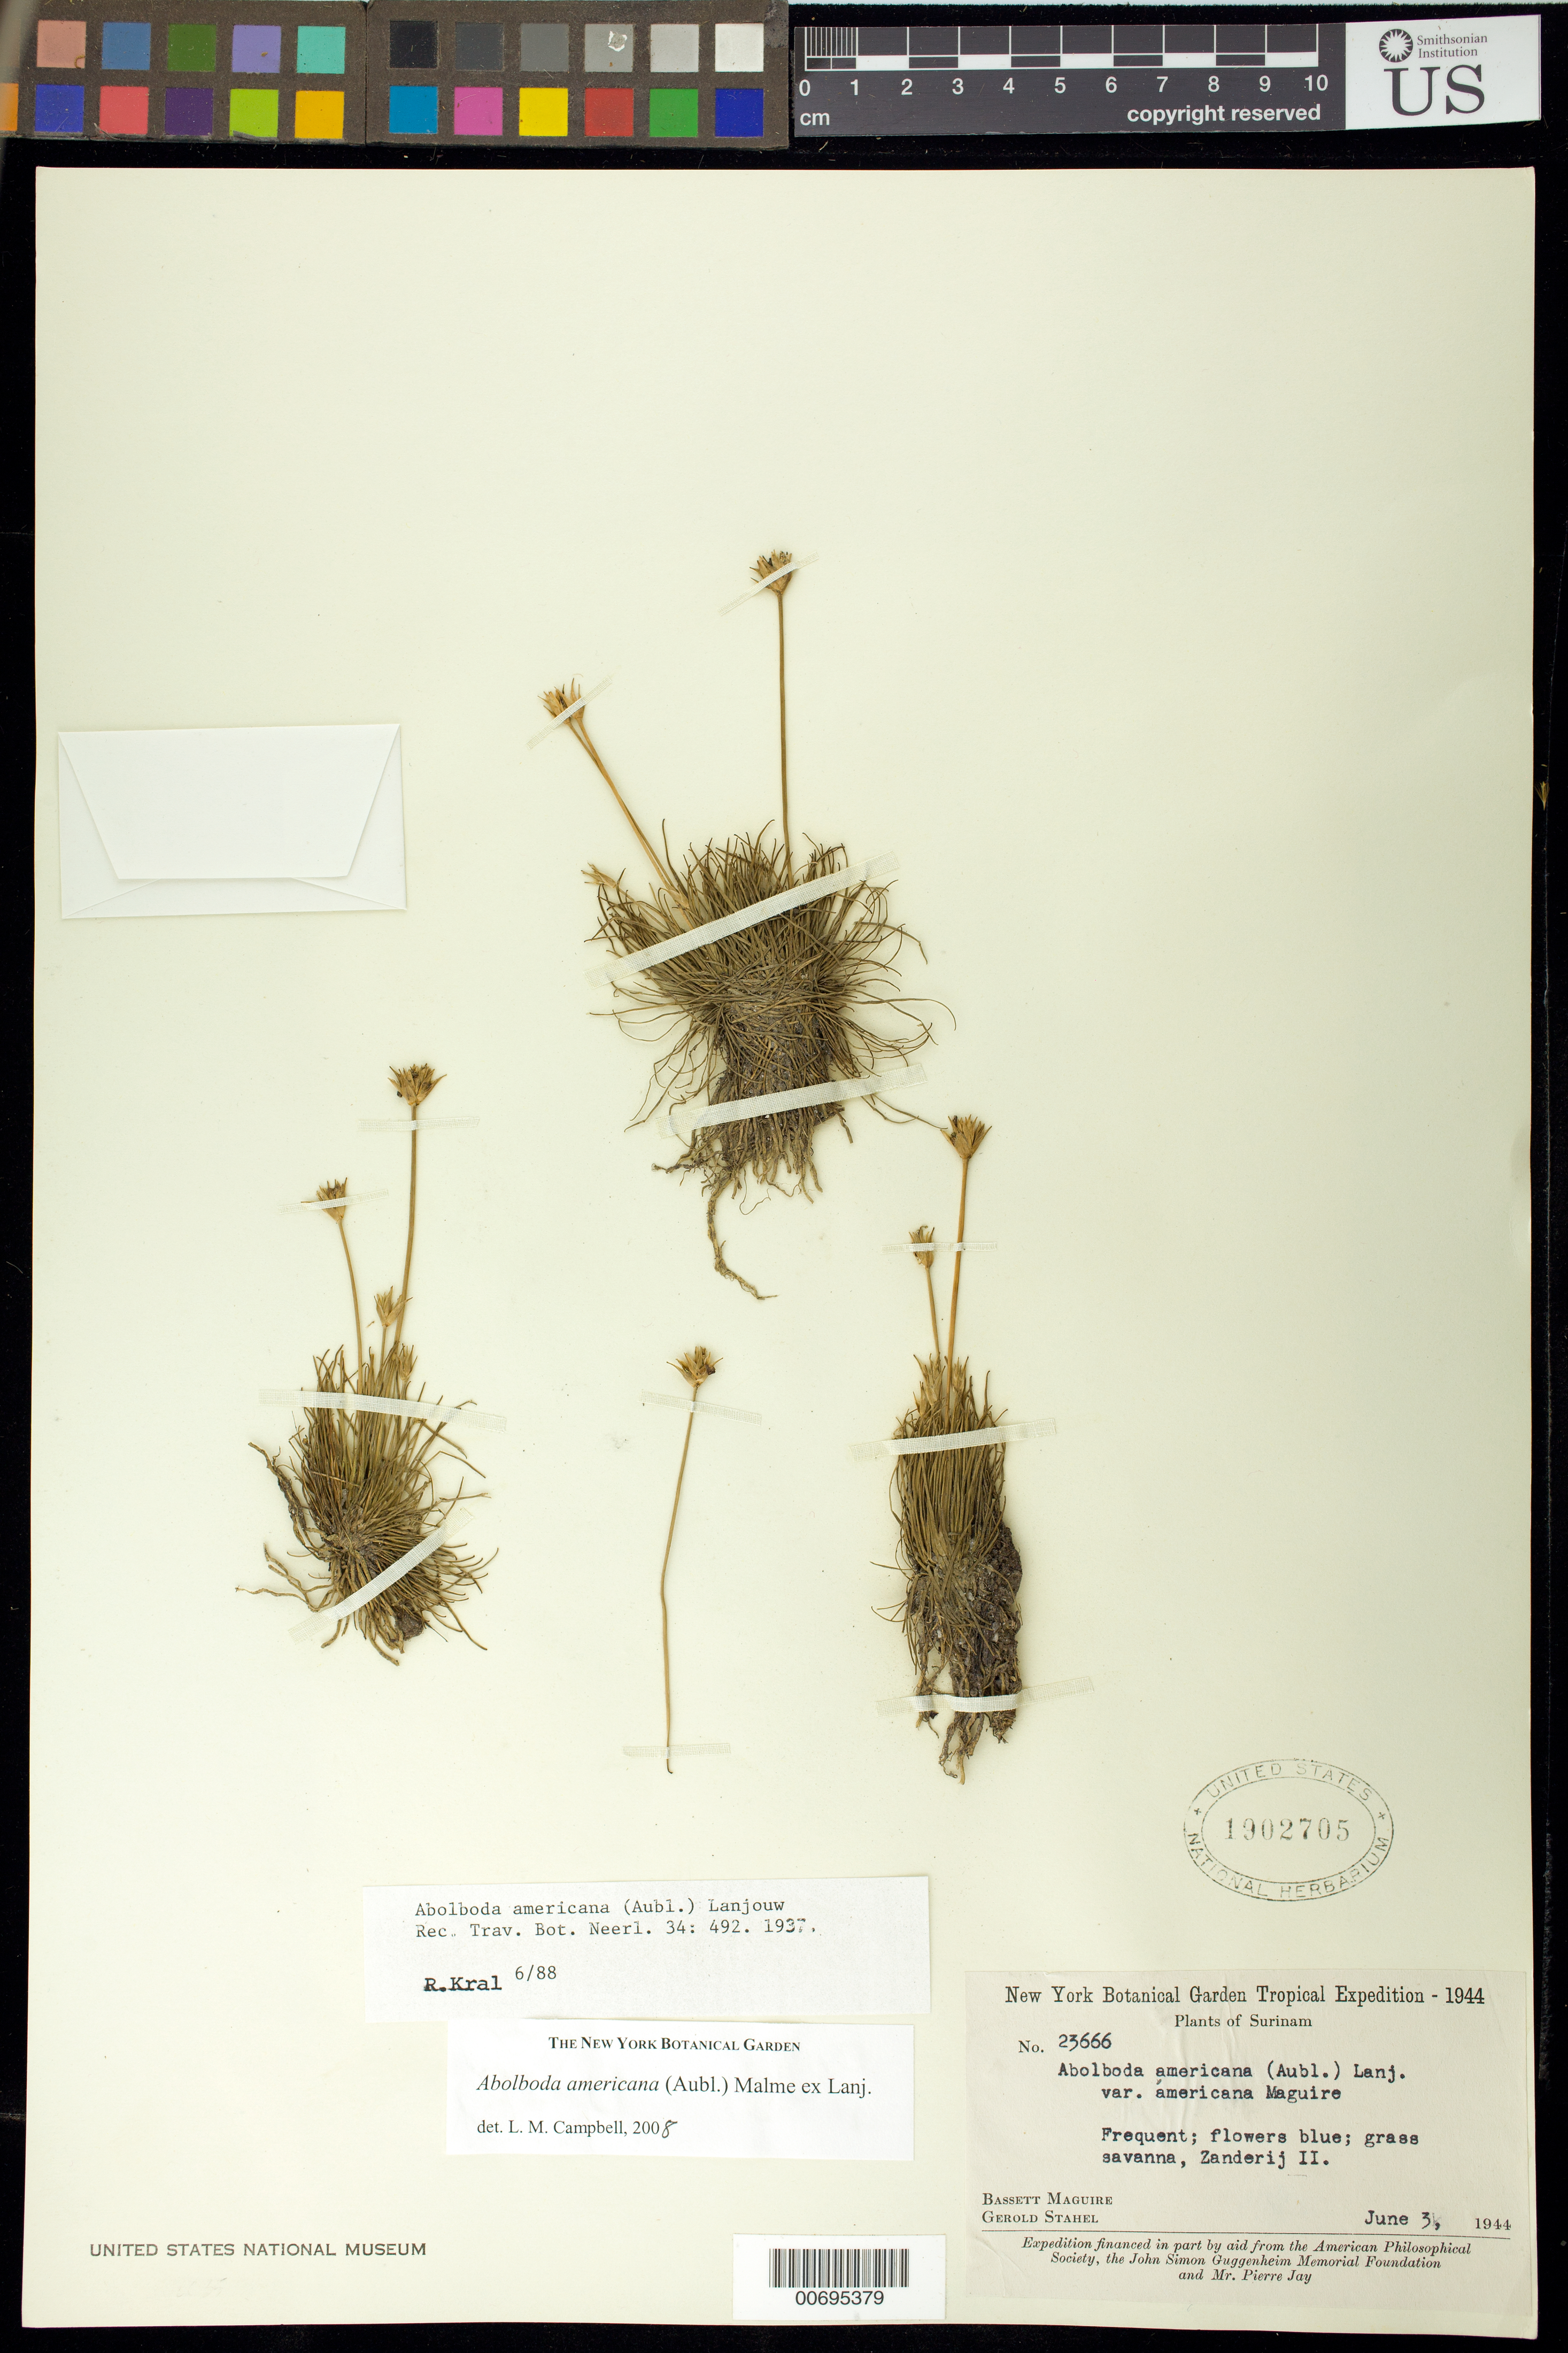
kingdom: Plantae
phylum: Tracheophyta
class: Liliopsida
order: Poales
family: Xyridaceae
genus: Abolboda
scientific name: Abolboda americana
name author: (Aubl.) Lanj.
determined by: Campbell, L. M.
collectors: B. Maguire & G. Stahel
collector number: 23666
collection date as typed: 3-Jun-44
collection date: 1944-06-03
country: Suriname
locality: Zanderij Is, Sectie O, km 70, along railroad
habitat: Grass savanna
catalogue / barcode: US 1902705